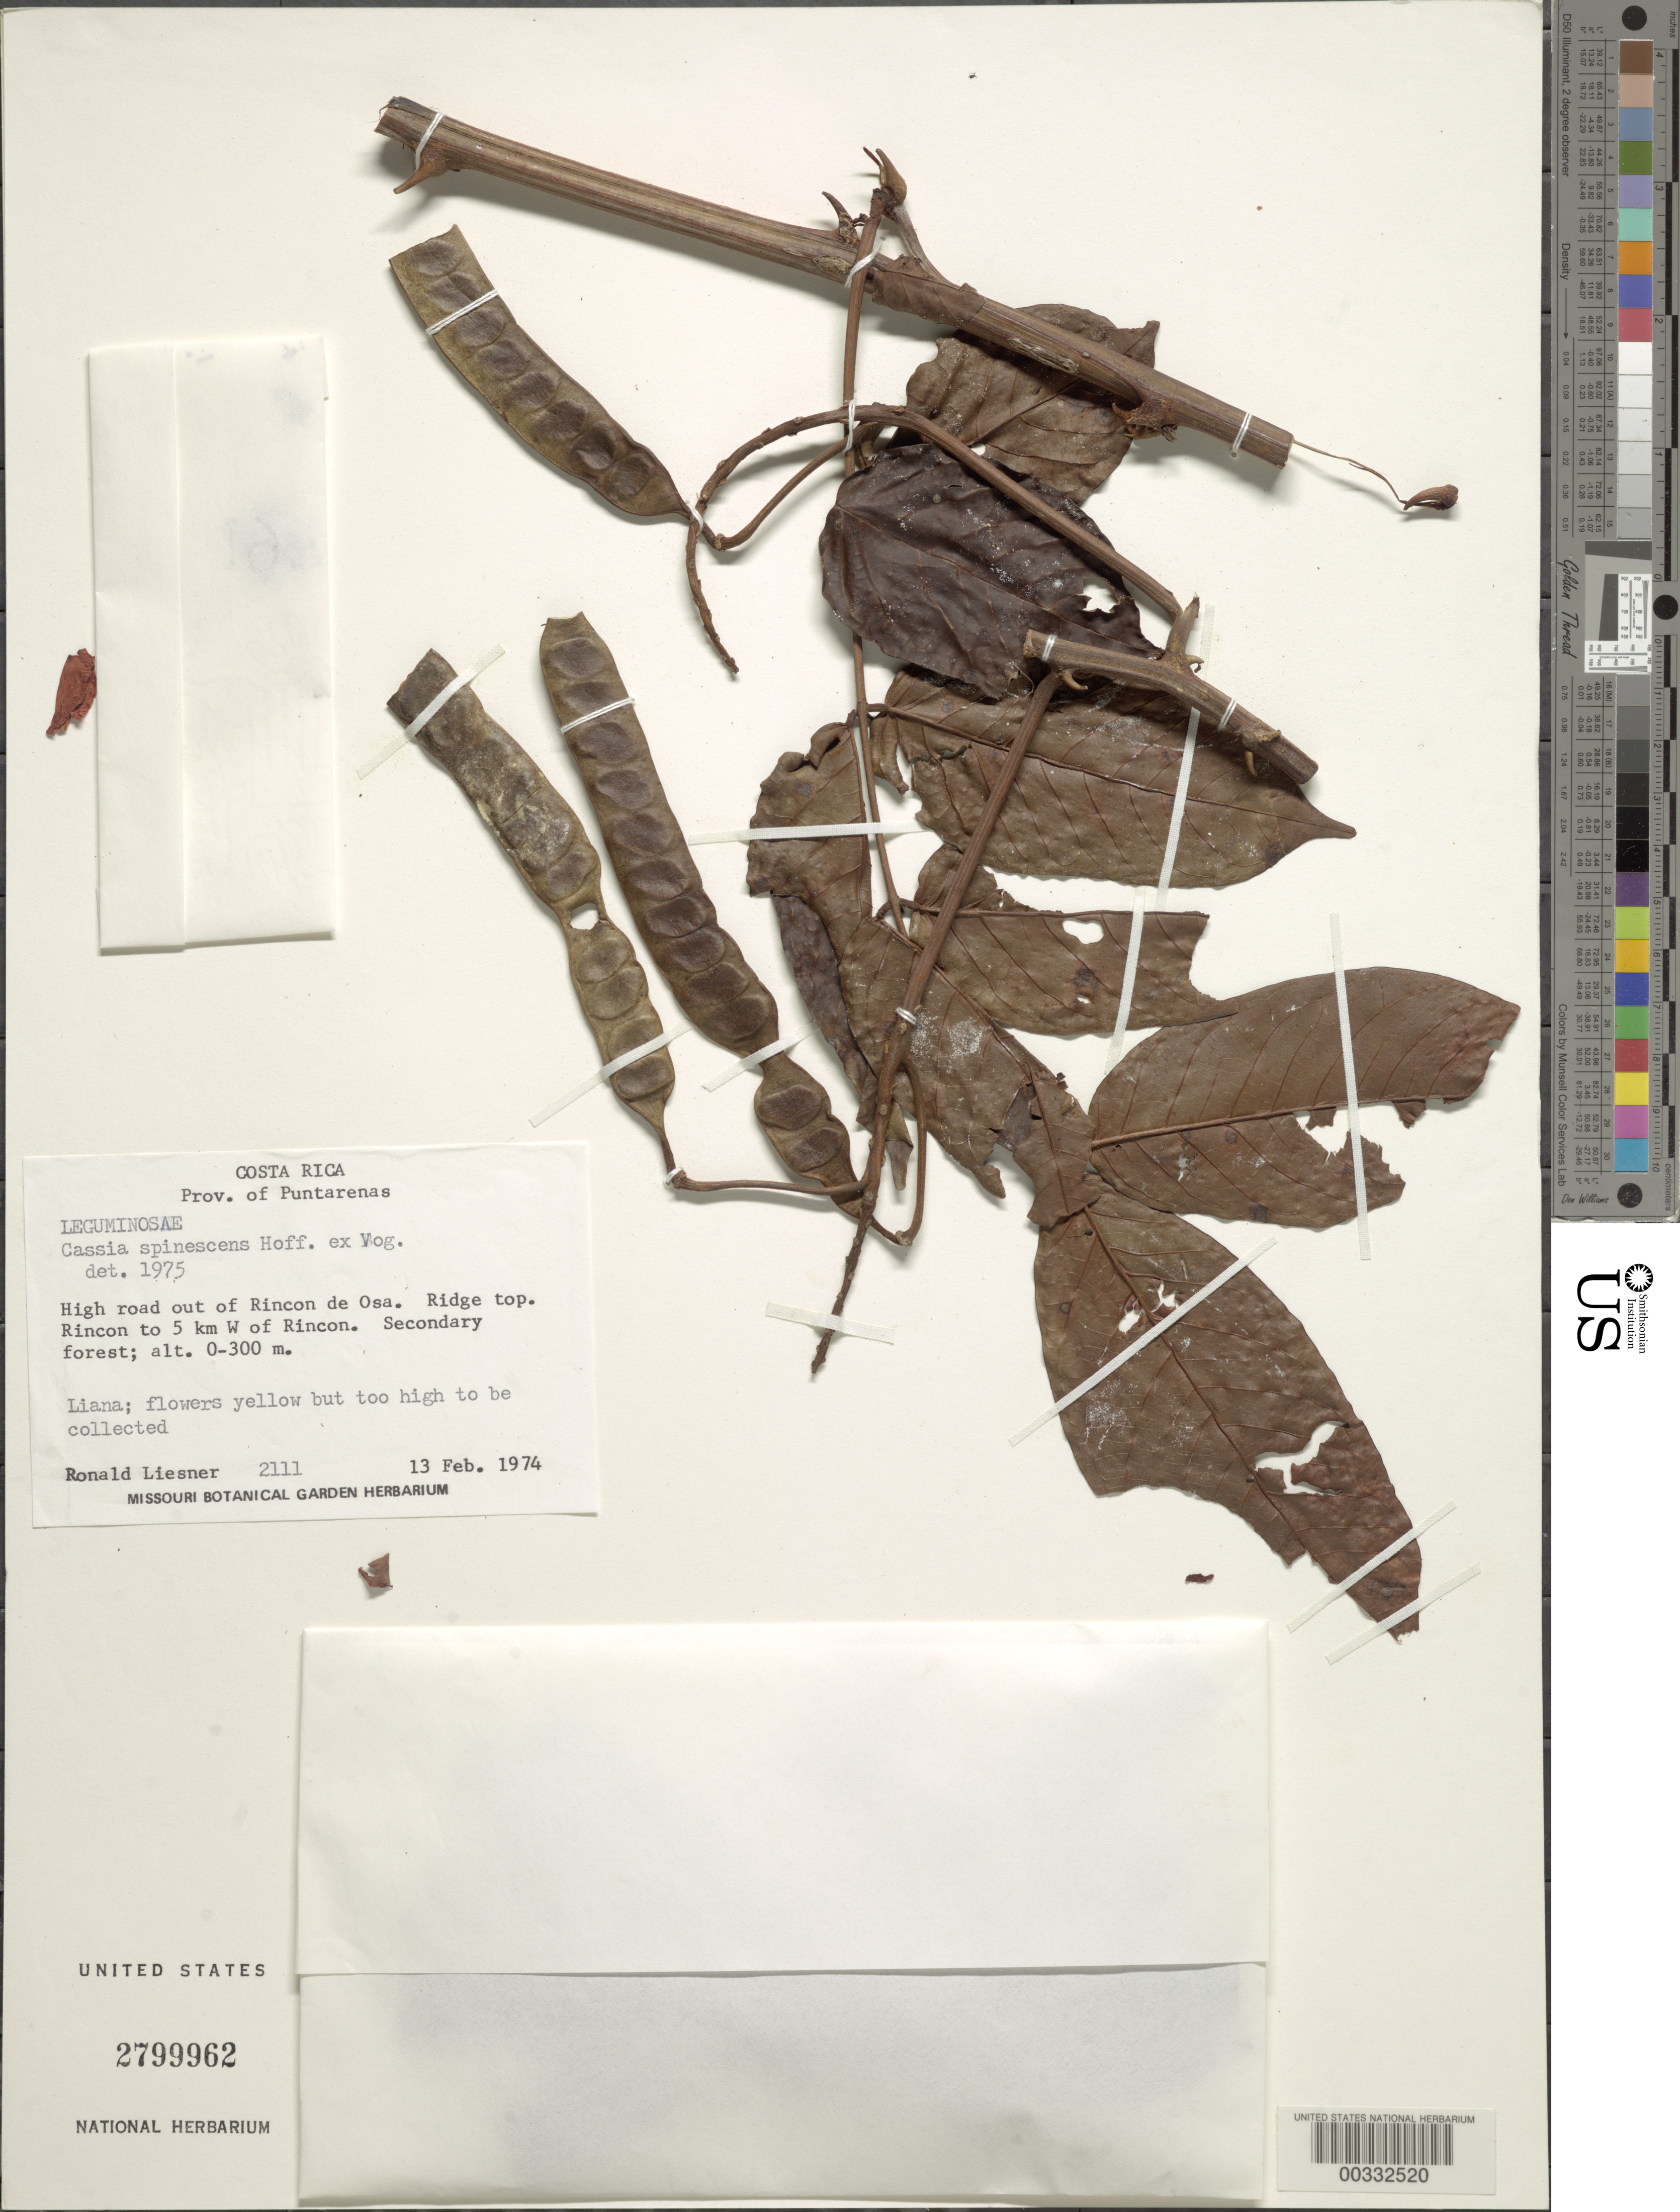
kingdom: Plantae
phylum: Tracheophyta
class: Magnoliopsida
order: Fabales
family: Fabaceae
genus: Senna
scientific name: Senna spinescens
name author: (Hoffmanns. ex Vogel) H.S. Irwin & Barneby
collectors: R. L. Liesner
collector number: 2111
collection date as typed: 13 Feb 1974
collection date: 1974-02-13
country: Costa Rica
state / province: Puntarenas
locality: High road out of rincon de osa; rincon to 5 km w of rincon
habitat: Ridge top; secondary forest; liana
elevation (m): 0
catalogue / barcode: US 2799962